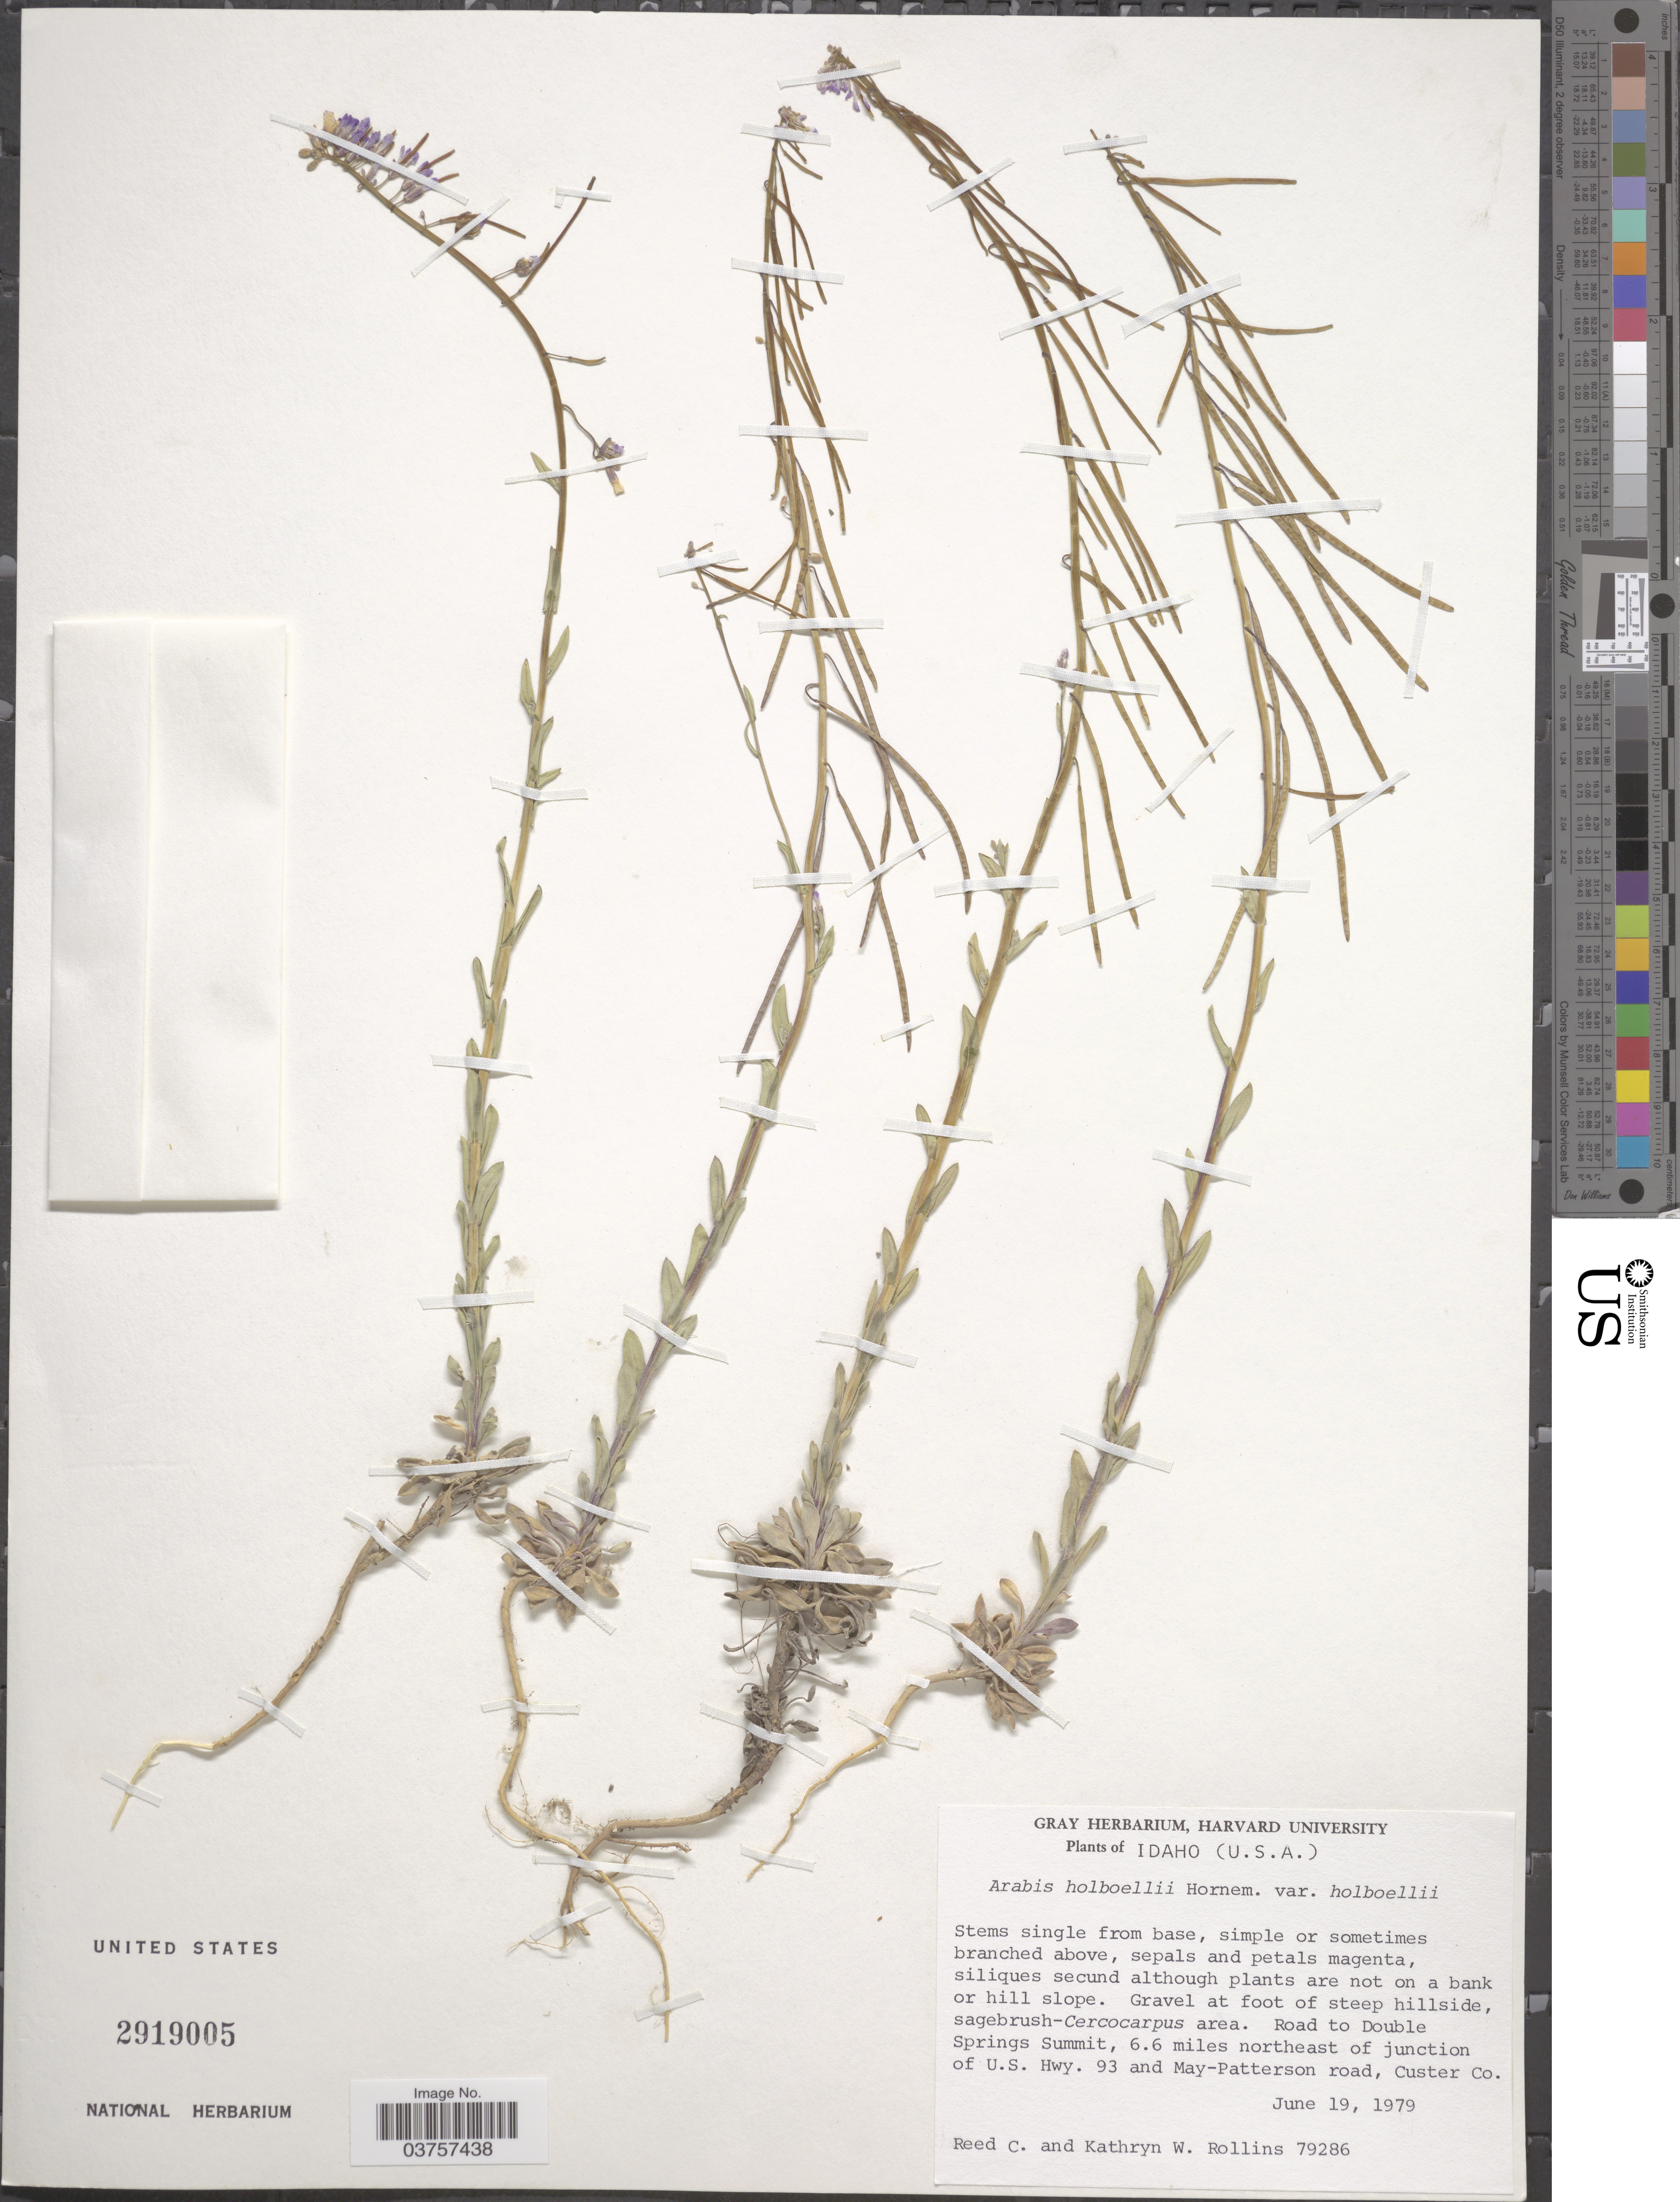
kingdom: Plantae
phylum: Tracheophyta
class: Magnoliopsida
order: Brassicales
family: Brassicaceae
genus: Arabis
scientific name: Arabis holboellii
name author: Hornem.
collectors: R. C. Rollins & K. W. Rollins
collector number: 79286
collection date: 1979-06-19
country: United States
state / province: Idaho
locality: Road to Double Springs Summit, 6.6 miles northeast of junction of U.S. Hwy. 93 and May-Patterson road, Custer Co.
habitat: gravel at foot of steep hillside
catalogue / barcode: US 2919005